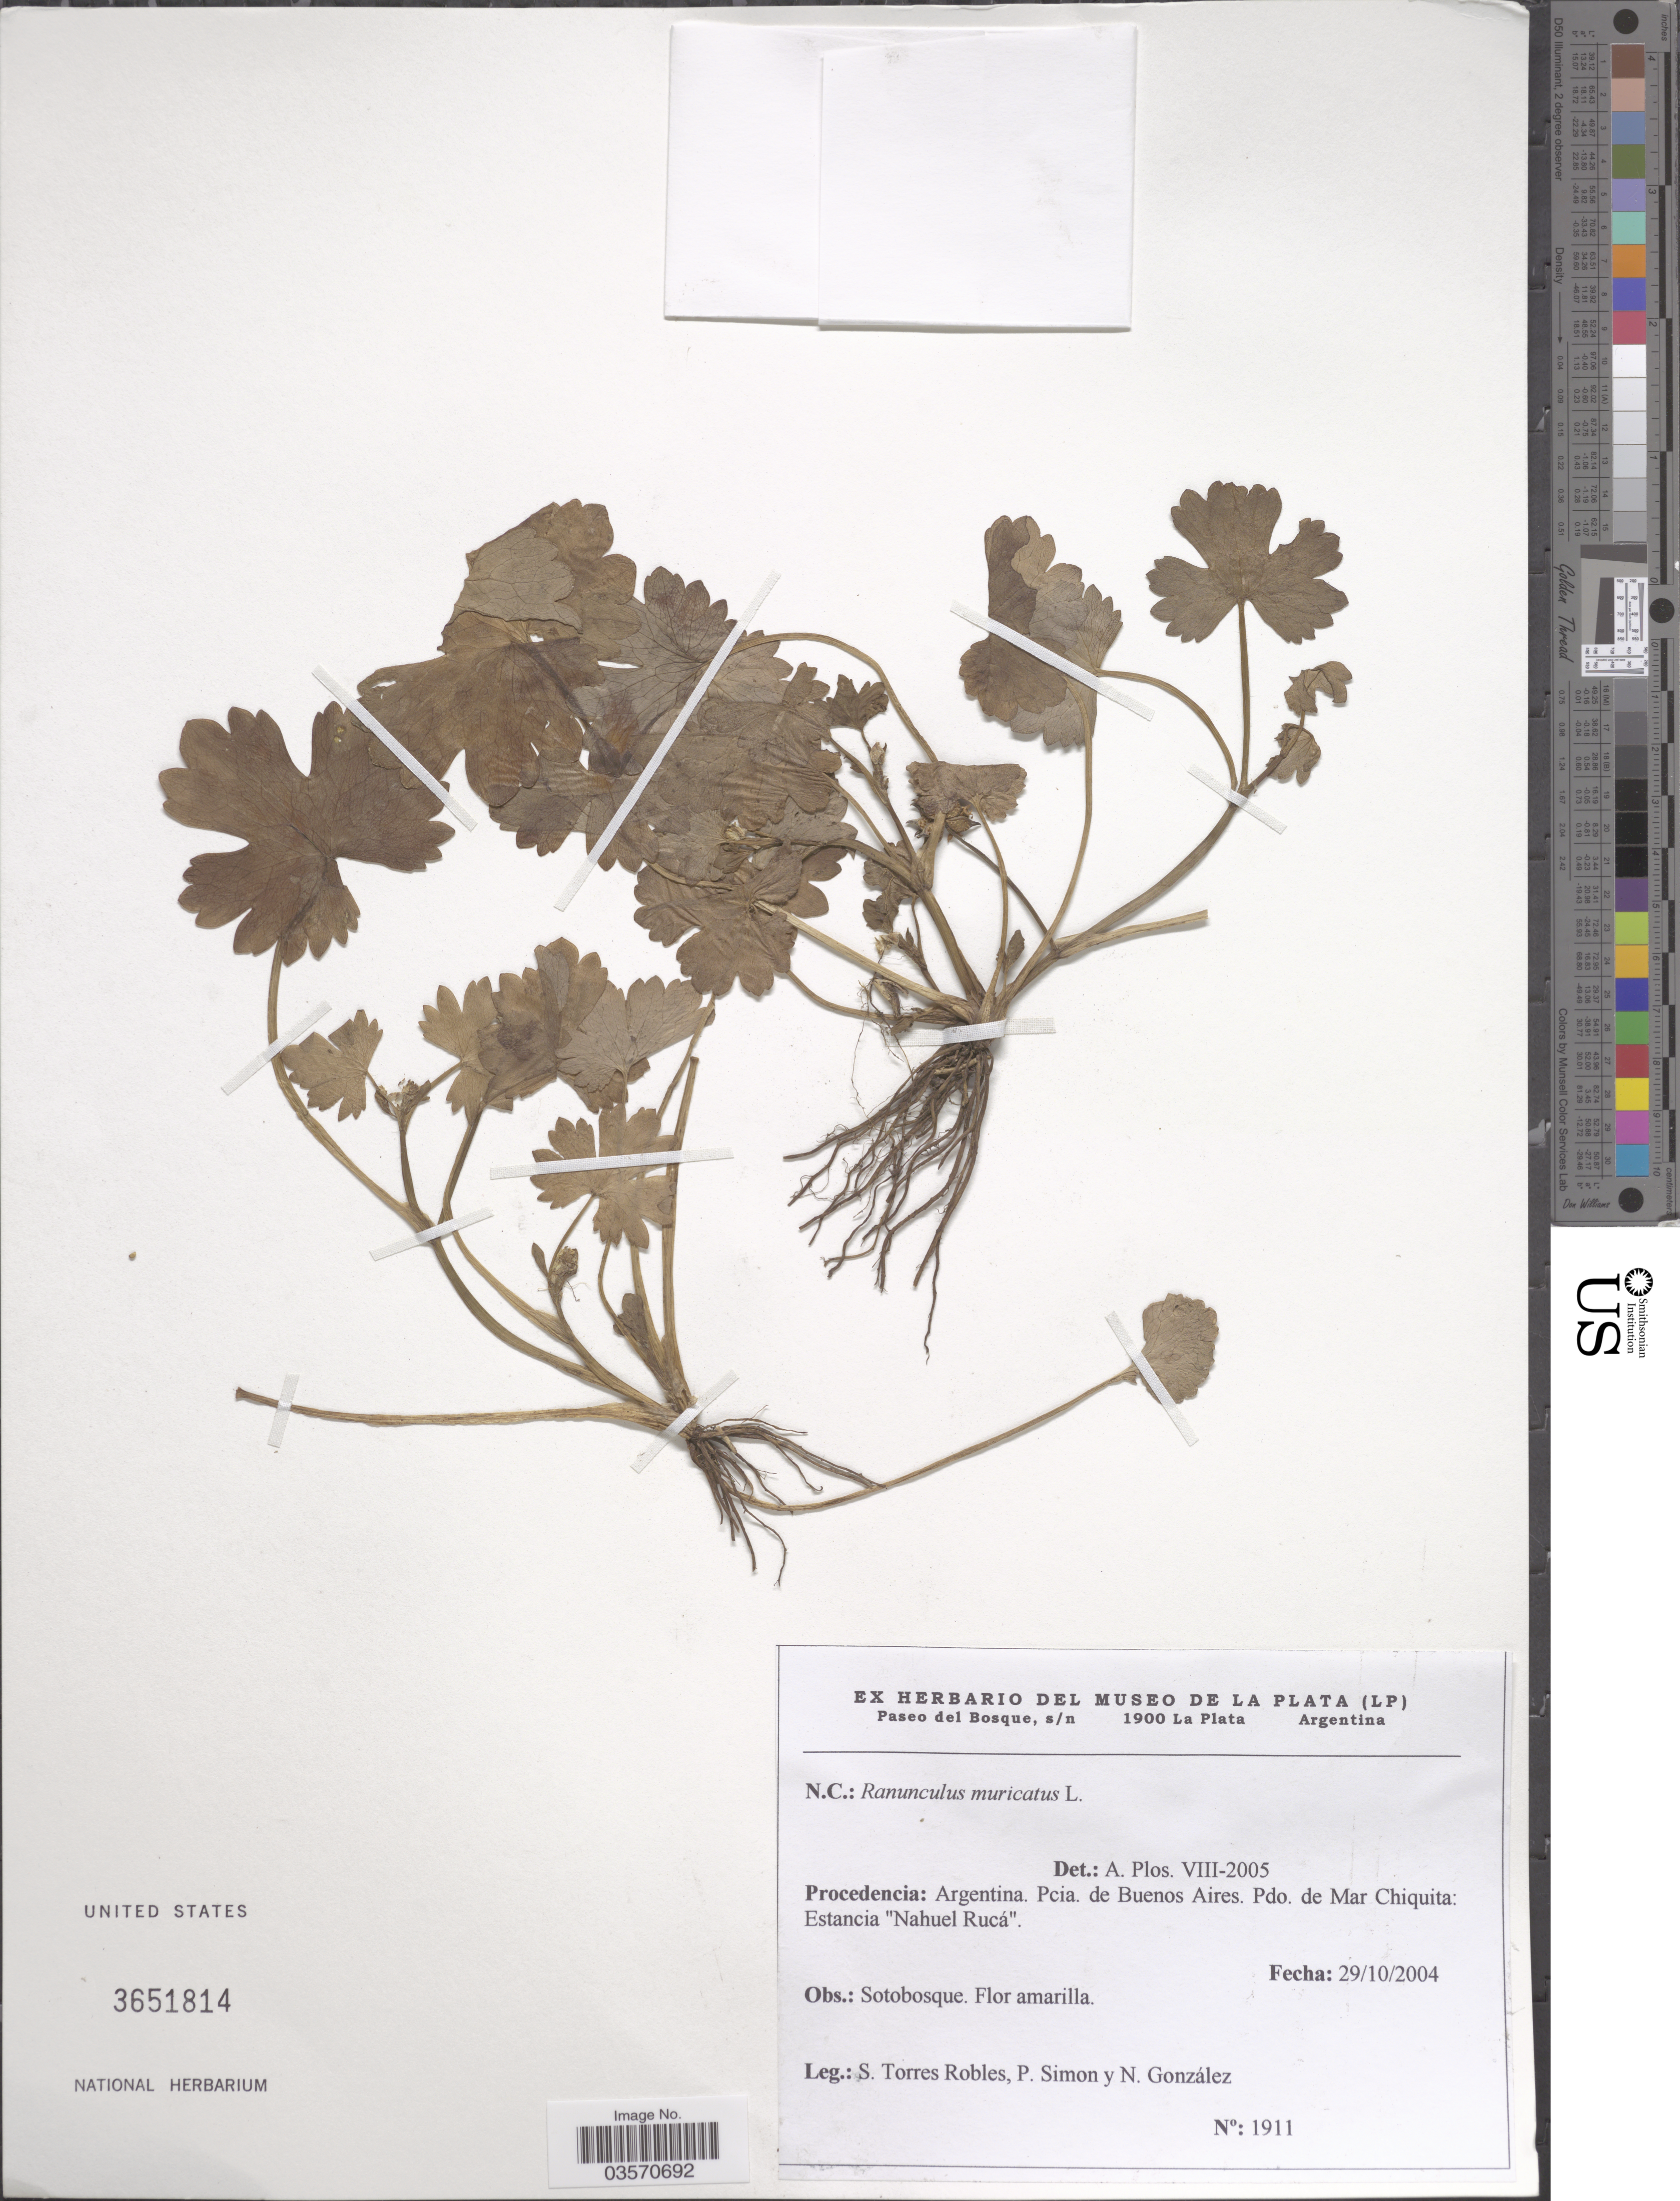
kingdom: Plantae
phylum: Tracheophyta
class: Magnoliopsida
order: Ranunculales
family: Ranunculaceae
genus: Ranunculus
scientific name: Ranunculus muricatus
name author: L.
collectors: S. Torres Robles, P. Simon & N. Gonzalez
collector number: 1911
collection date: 2004-10-29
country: Argentina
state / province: Buenos Aires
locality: Pdo. de Mar Chiquita: Estancia 'Nahuel Rucá'.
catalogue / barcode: US 3651814